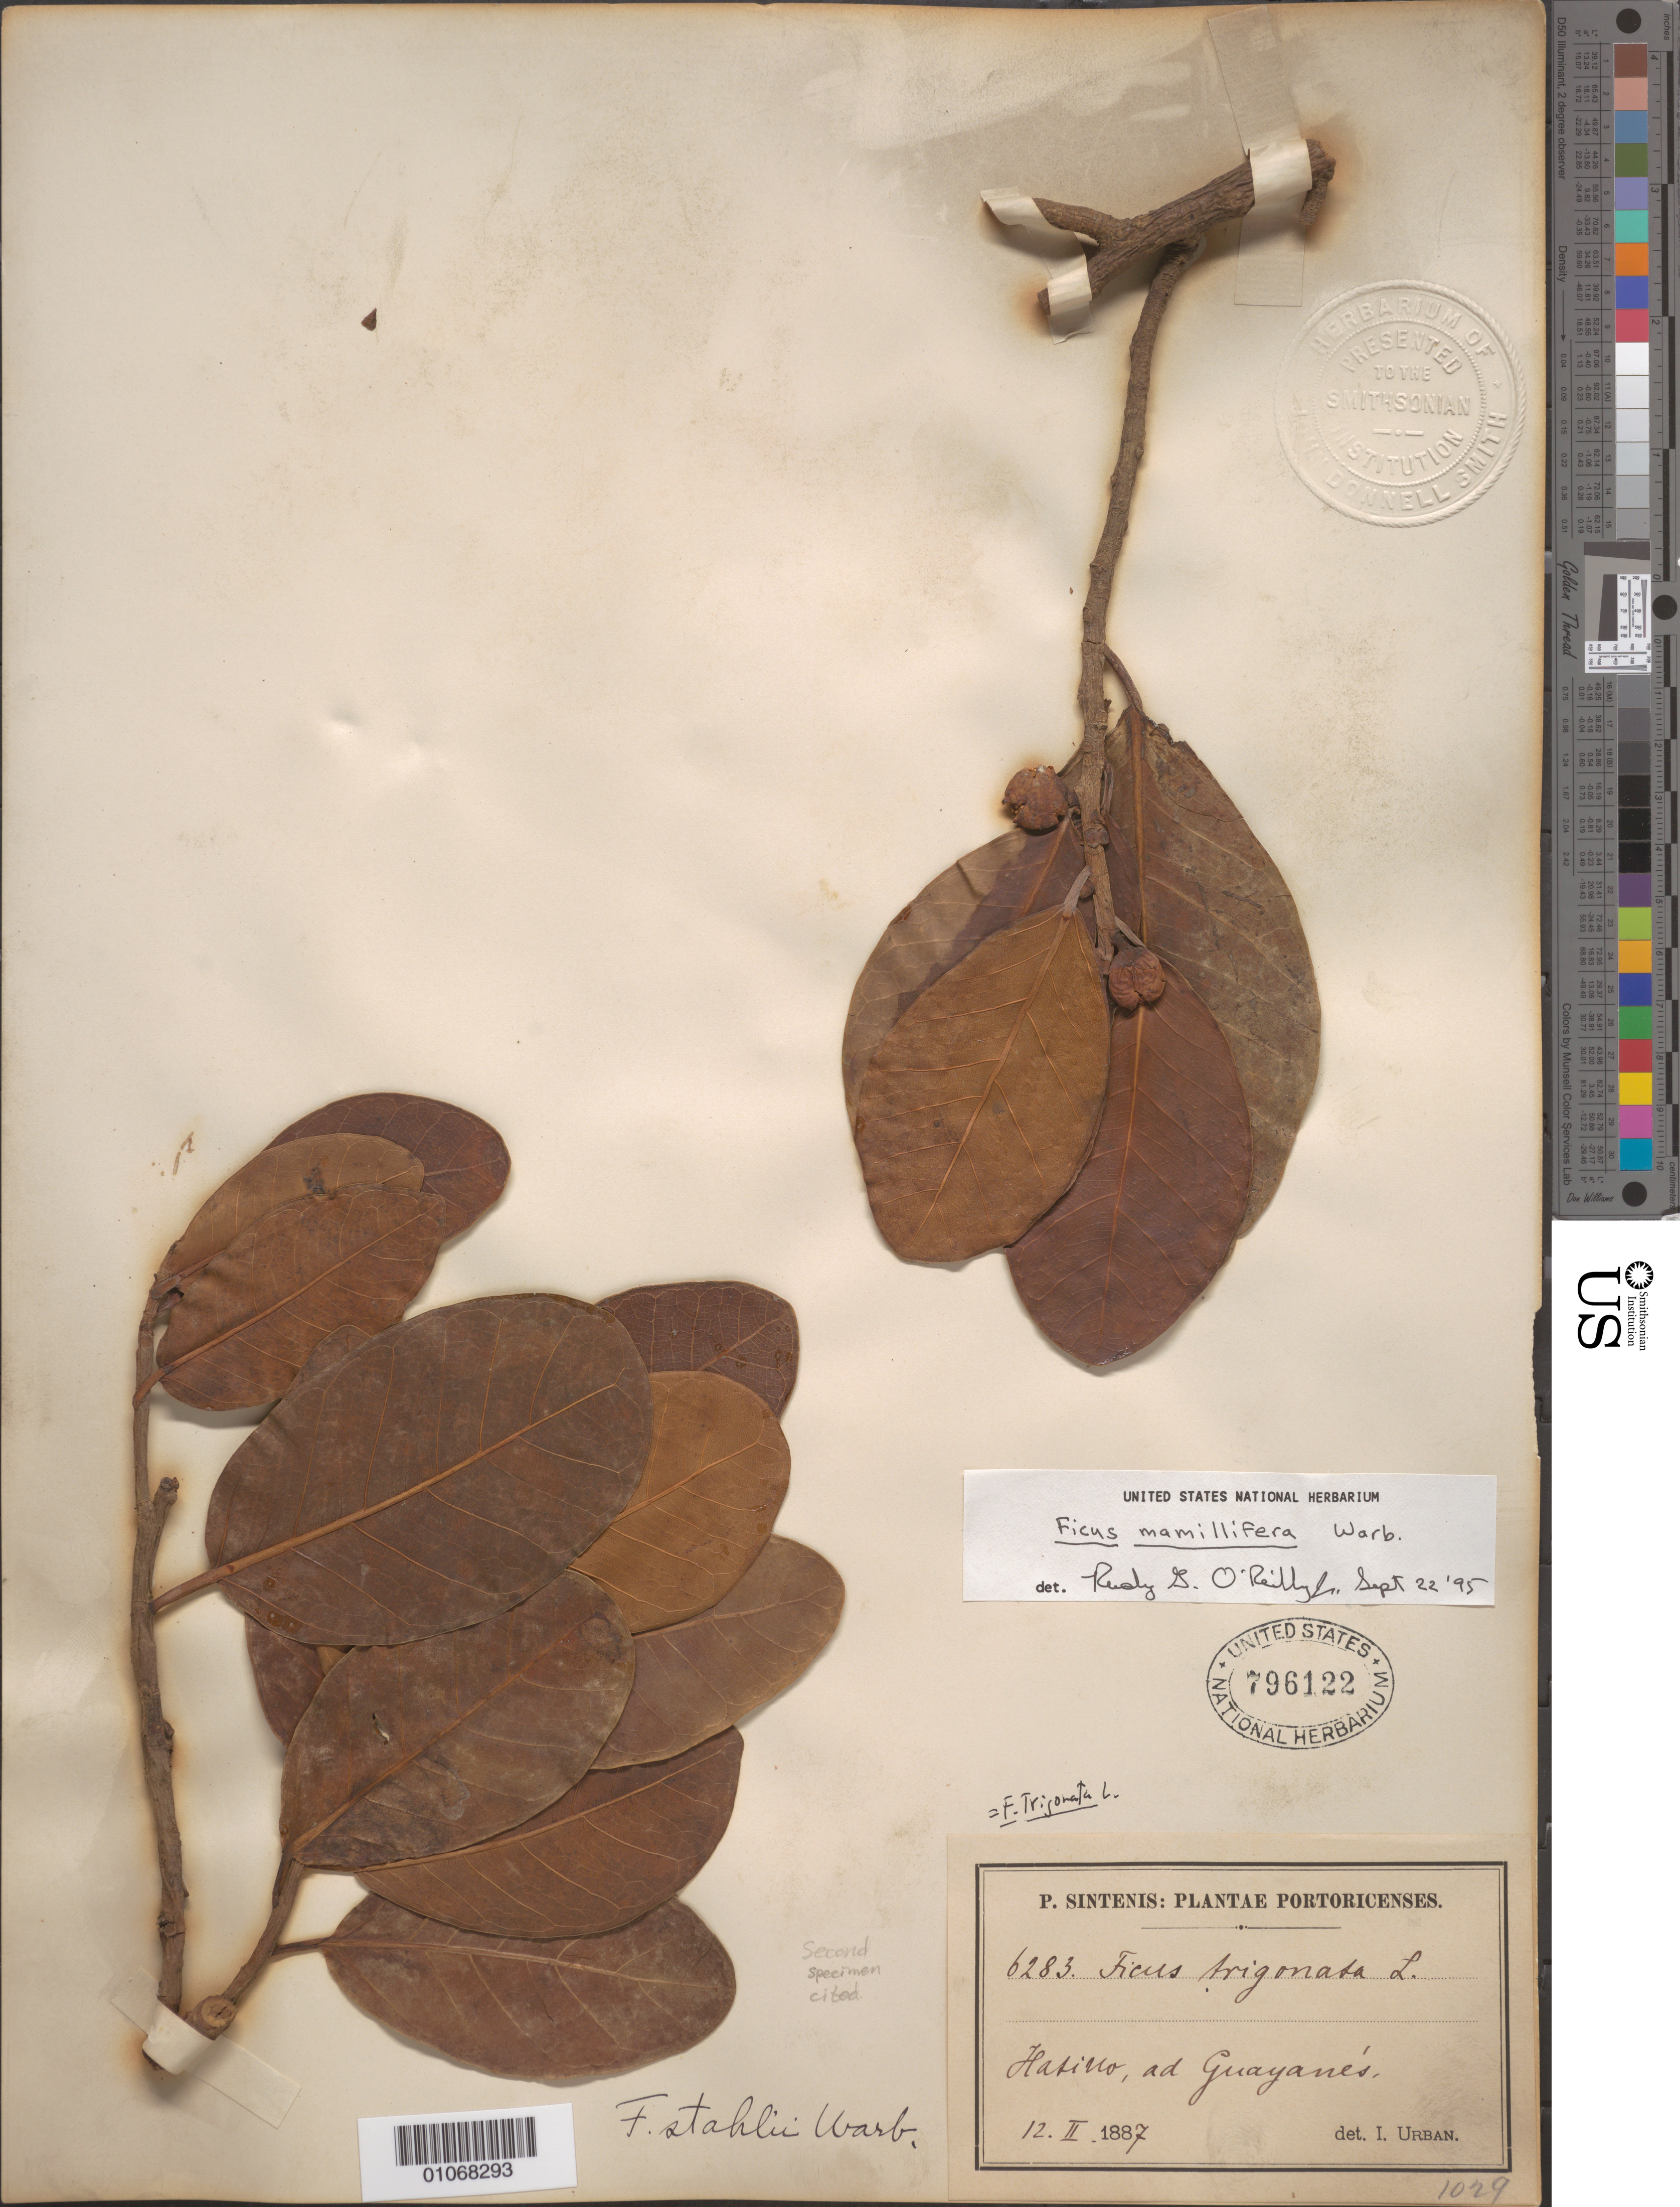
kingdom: Plantae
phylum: Tracheophyta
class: Magnoliopsida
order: Rosales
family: Moraceae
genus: Ficus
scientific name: Ficus mamillifera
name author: Warb.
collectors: P. Sintenis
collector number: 6283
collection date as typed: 12 Feb 1887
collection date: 1887-02-12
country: Puerto Rico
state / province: Hatillo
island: Puerto Rico I.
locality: At Guayanes.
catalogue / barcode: US 796122